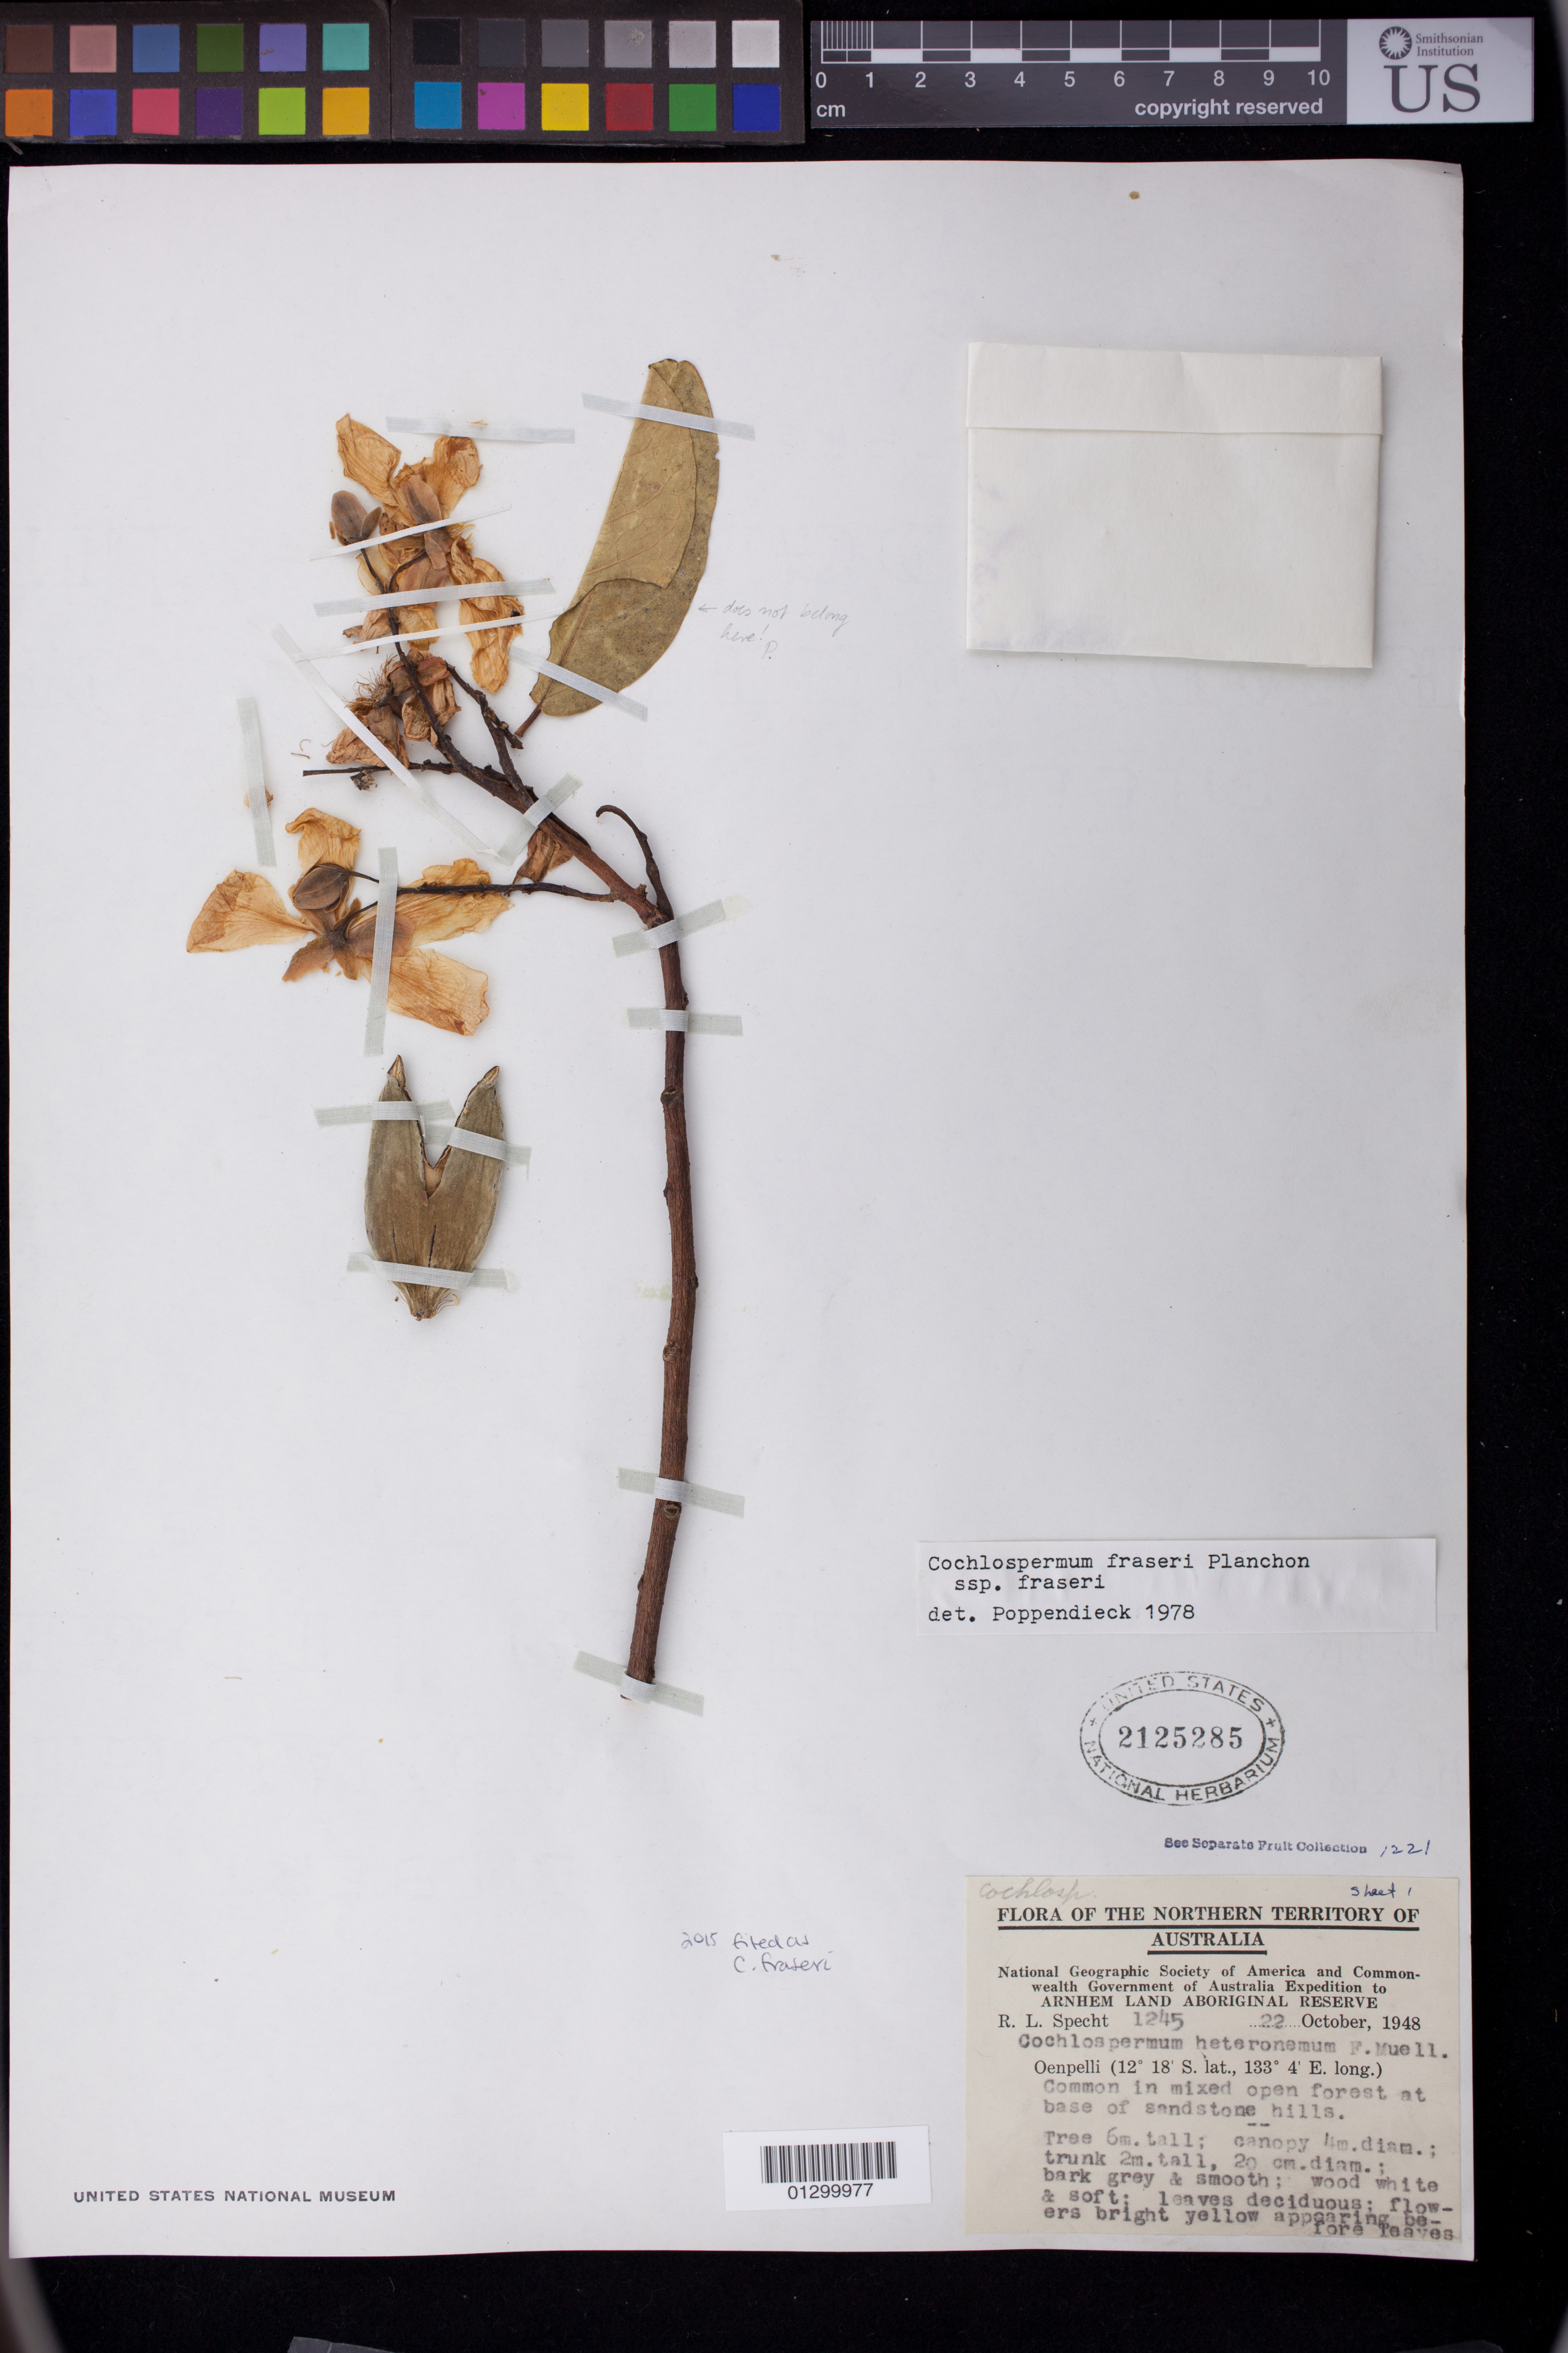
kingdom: Plantae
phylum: Tracheophyta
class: Magnoliopsida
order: Malvales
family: Cochlospermaceae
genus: Cochlospermum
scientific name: Cochlospermum fraseri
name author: Planch.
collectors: R. L. Specht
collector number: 1245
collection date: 1948-10-22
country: Australia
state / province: Northern Territory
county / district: West Arnhem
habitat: Common in mixed open forest at base of sandstone hills.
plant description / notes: Trunk 6 m. tall; canopy 4 m. diam.; trunk 2 m. tall, 20 cm. diam.; bark grey and smooth; wood white and soft; leaves decidious; flowers bright yellow appearing before leaves.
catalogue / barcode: US 2125285